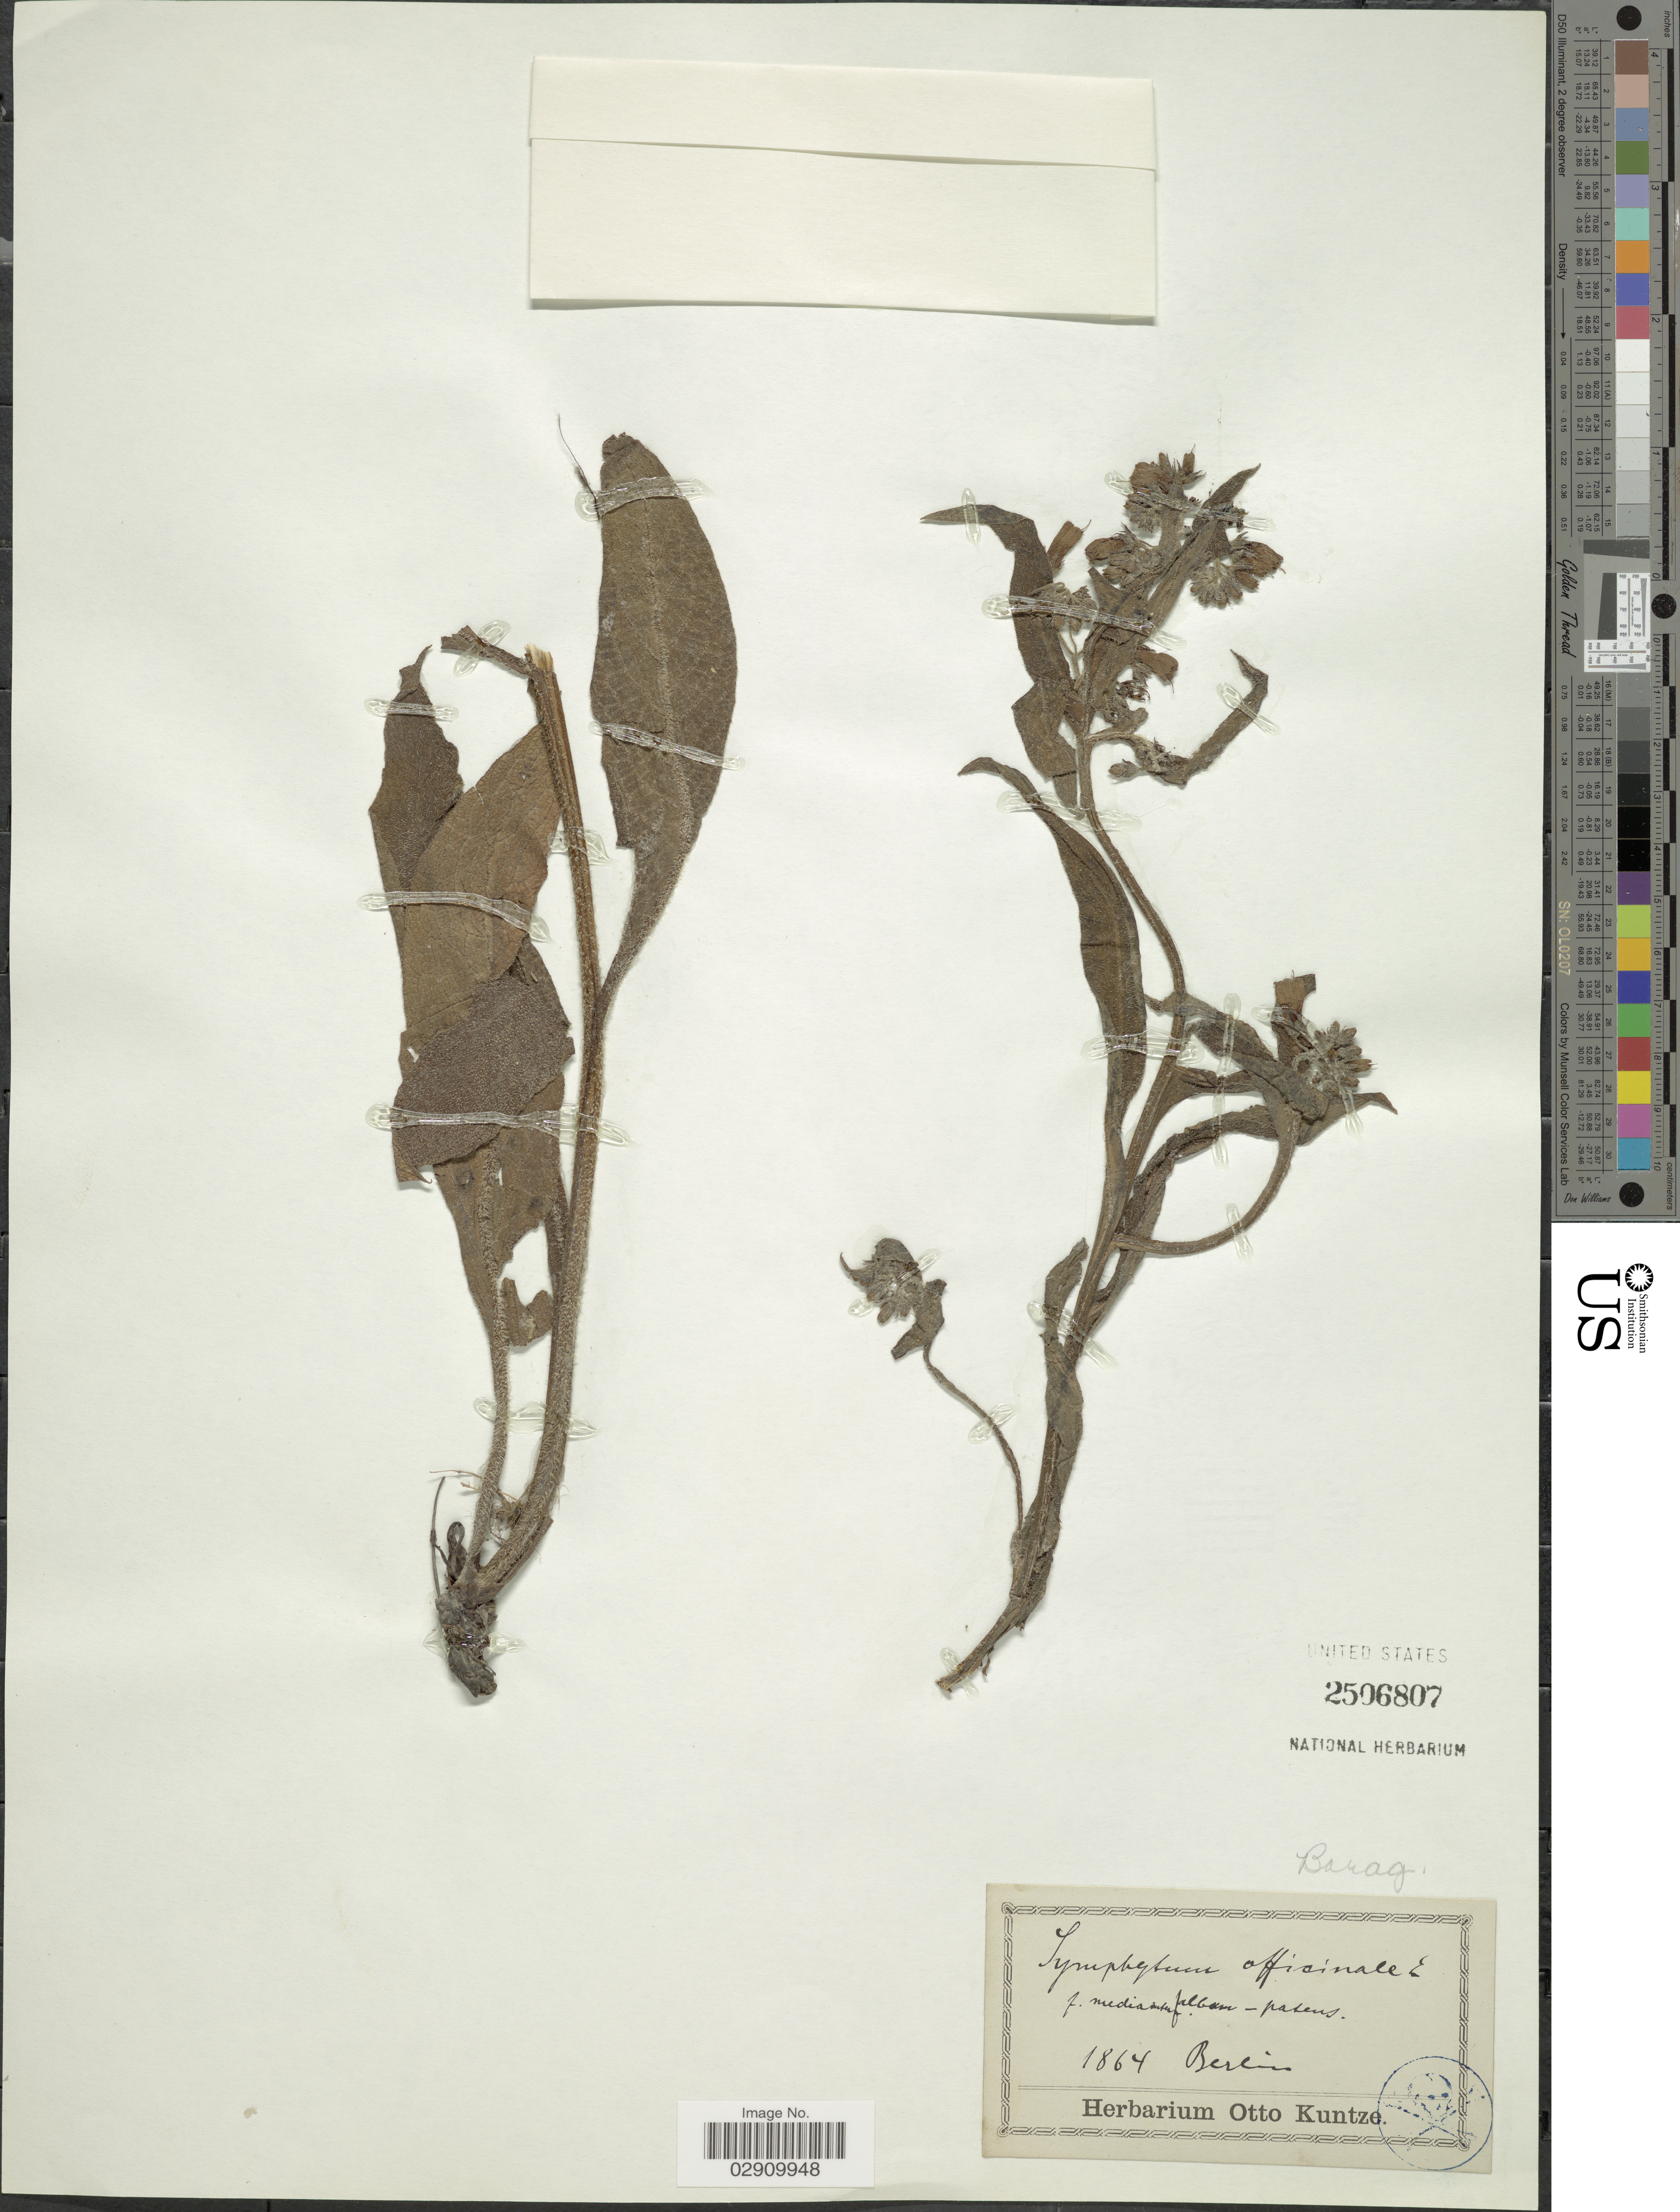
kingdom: Plantae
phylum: Tracheophyta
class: Magnoliopsida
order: Boraginales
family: Boraginaceae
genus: Symphytum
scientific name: Symphytum officinale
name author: L.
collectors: ex herb. Otto Kuntze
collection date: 1864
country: Germany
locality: Berlin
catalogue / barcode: US 2506807